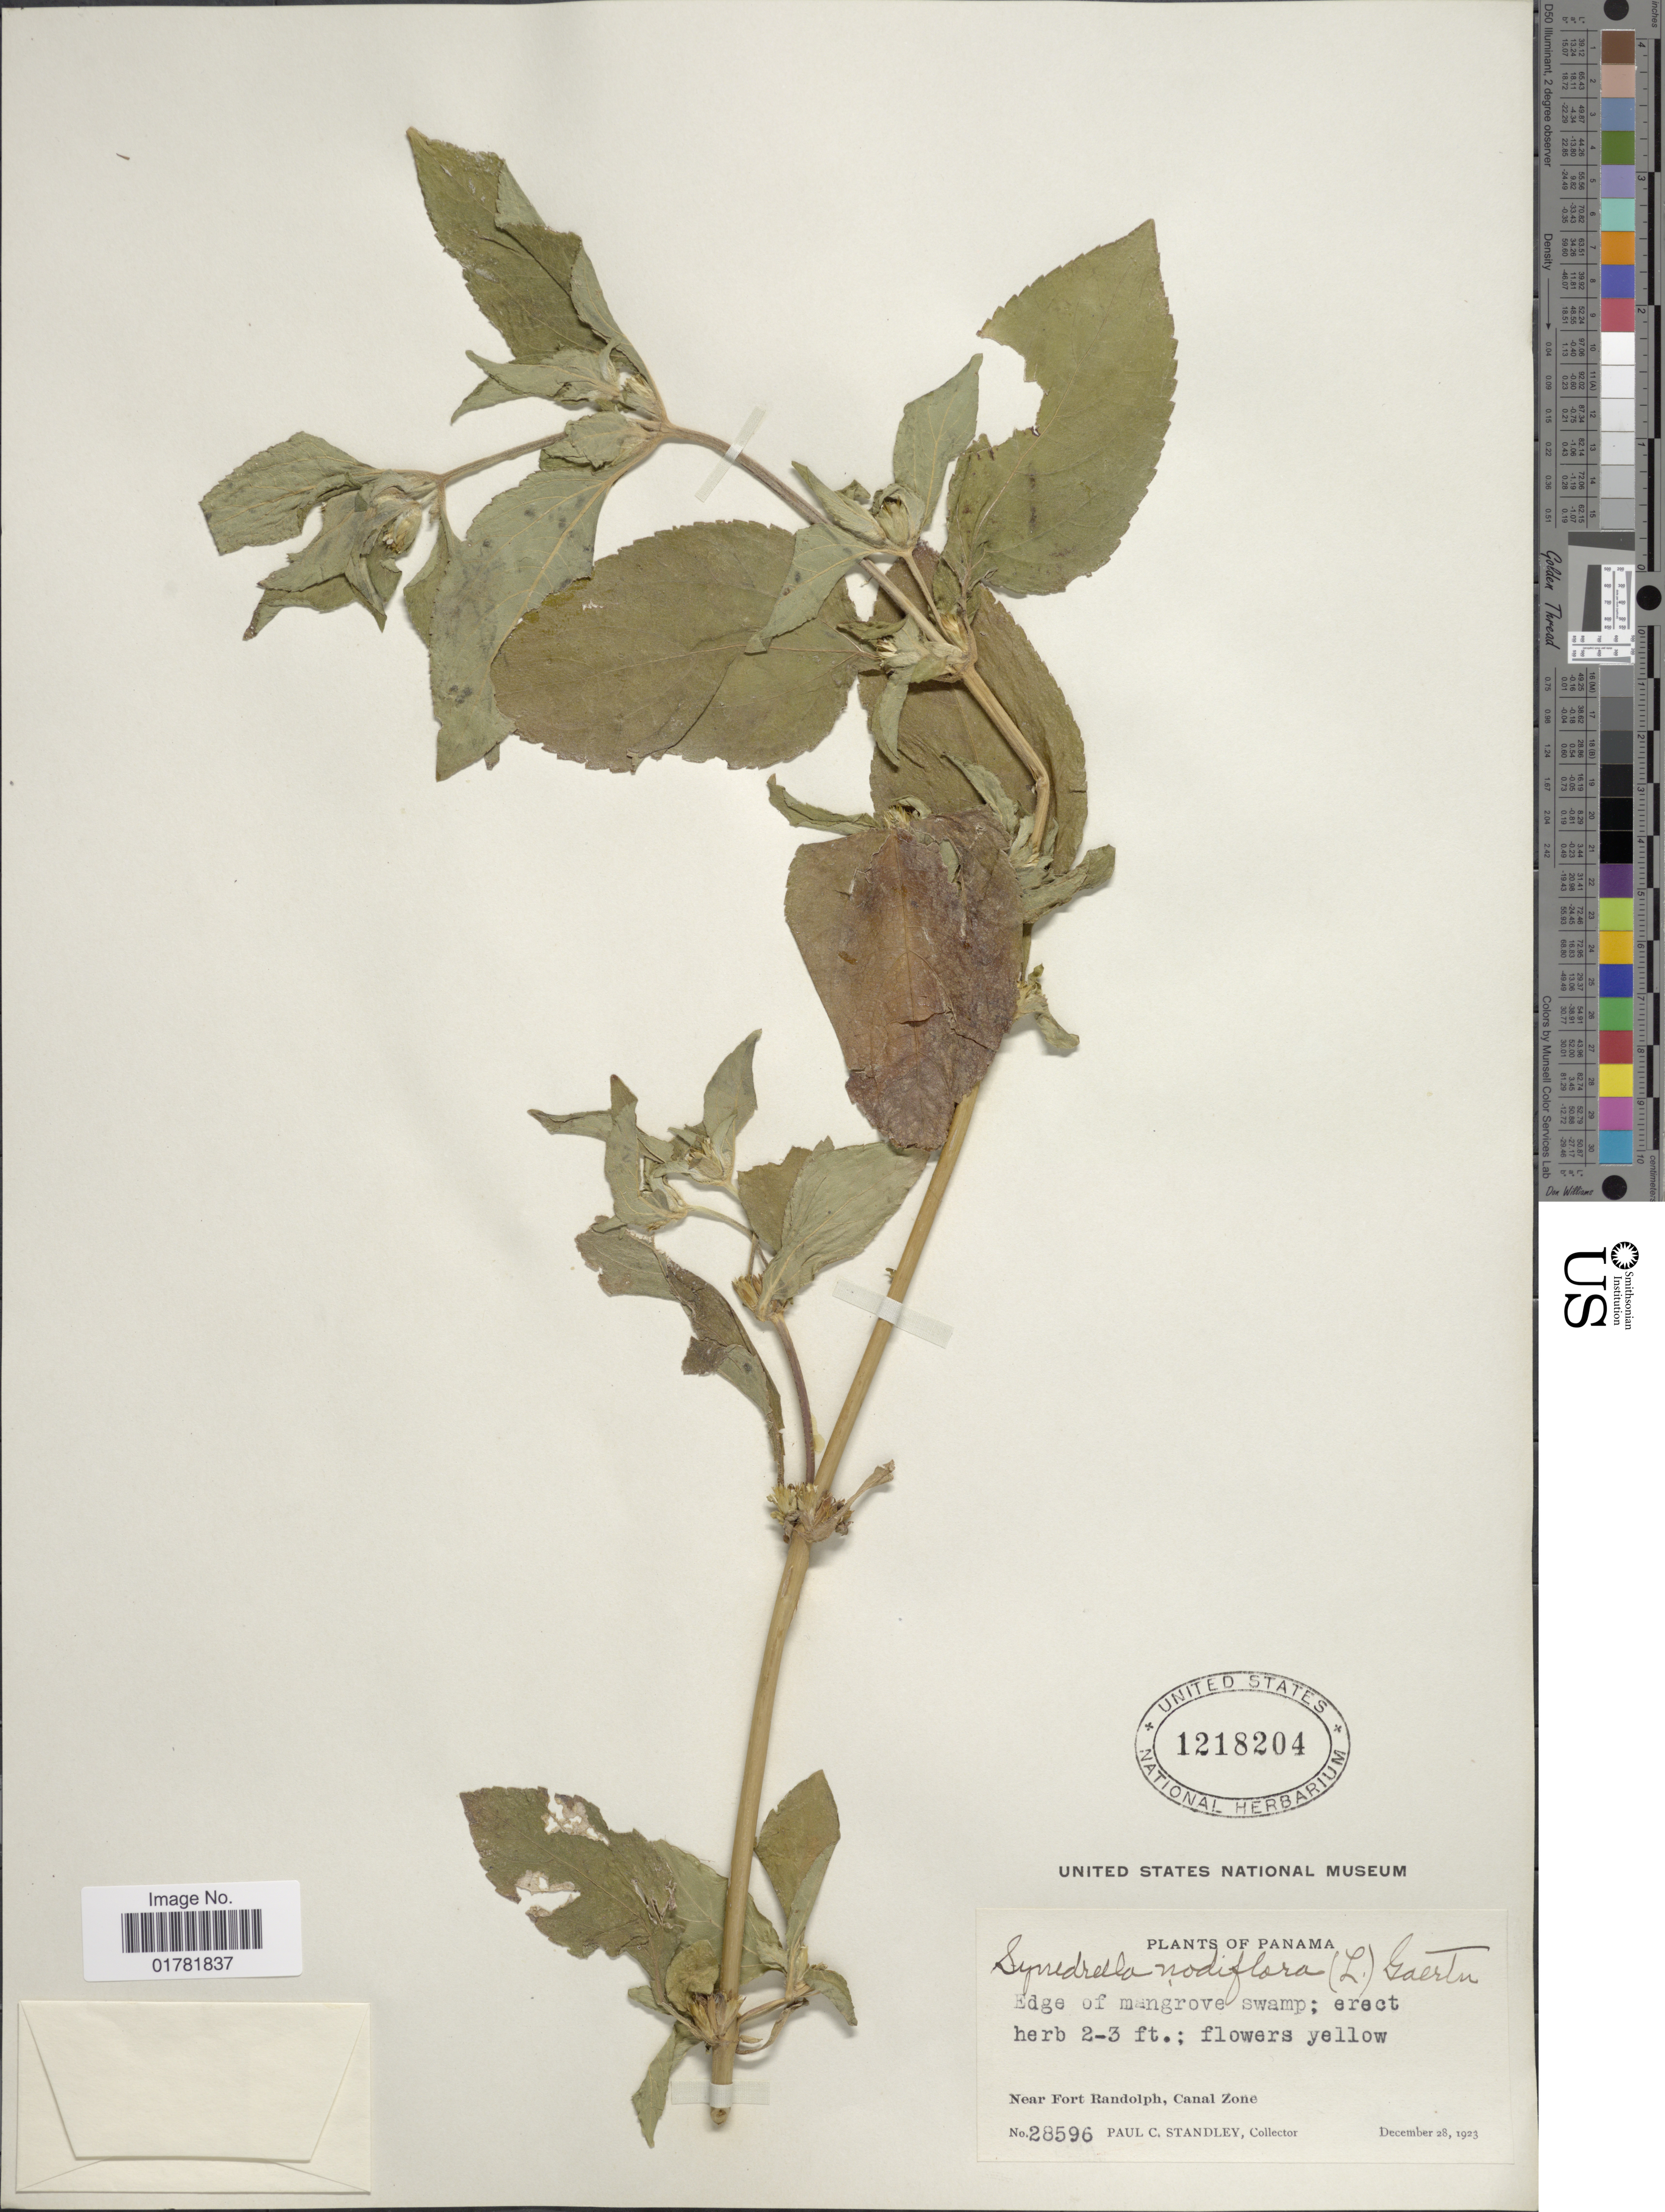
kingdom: Plantae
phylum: Tracheophyta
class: Magnoliopsida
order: Asterales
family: Asteraceae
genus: Synedrella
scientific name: Synedrella nodiflora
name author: (L.) Gaertn.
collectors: P. C. Standley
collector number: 28596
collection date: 1923-12-28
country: Panama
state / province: Colón / Panamá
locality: Edge of mangrove swamp, Near Fort Randolp, Canal Zone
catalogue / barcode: US 1218204